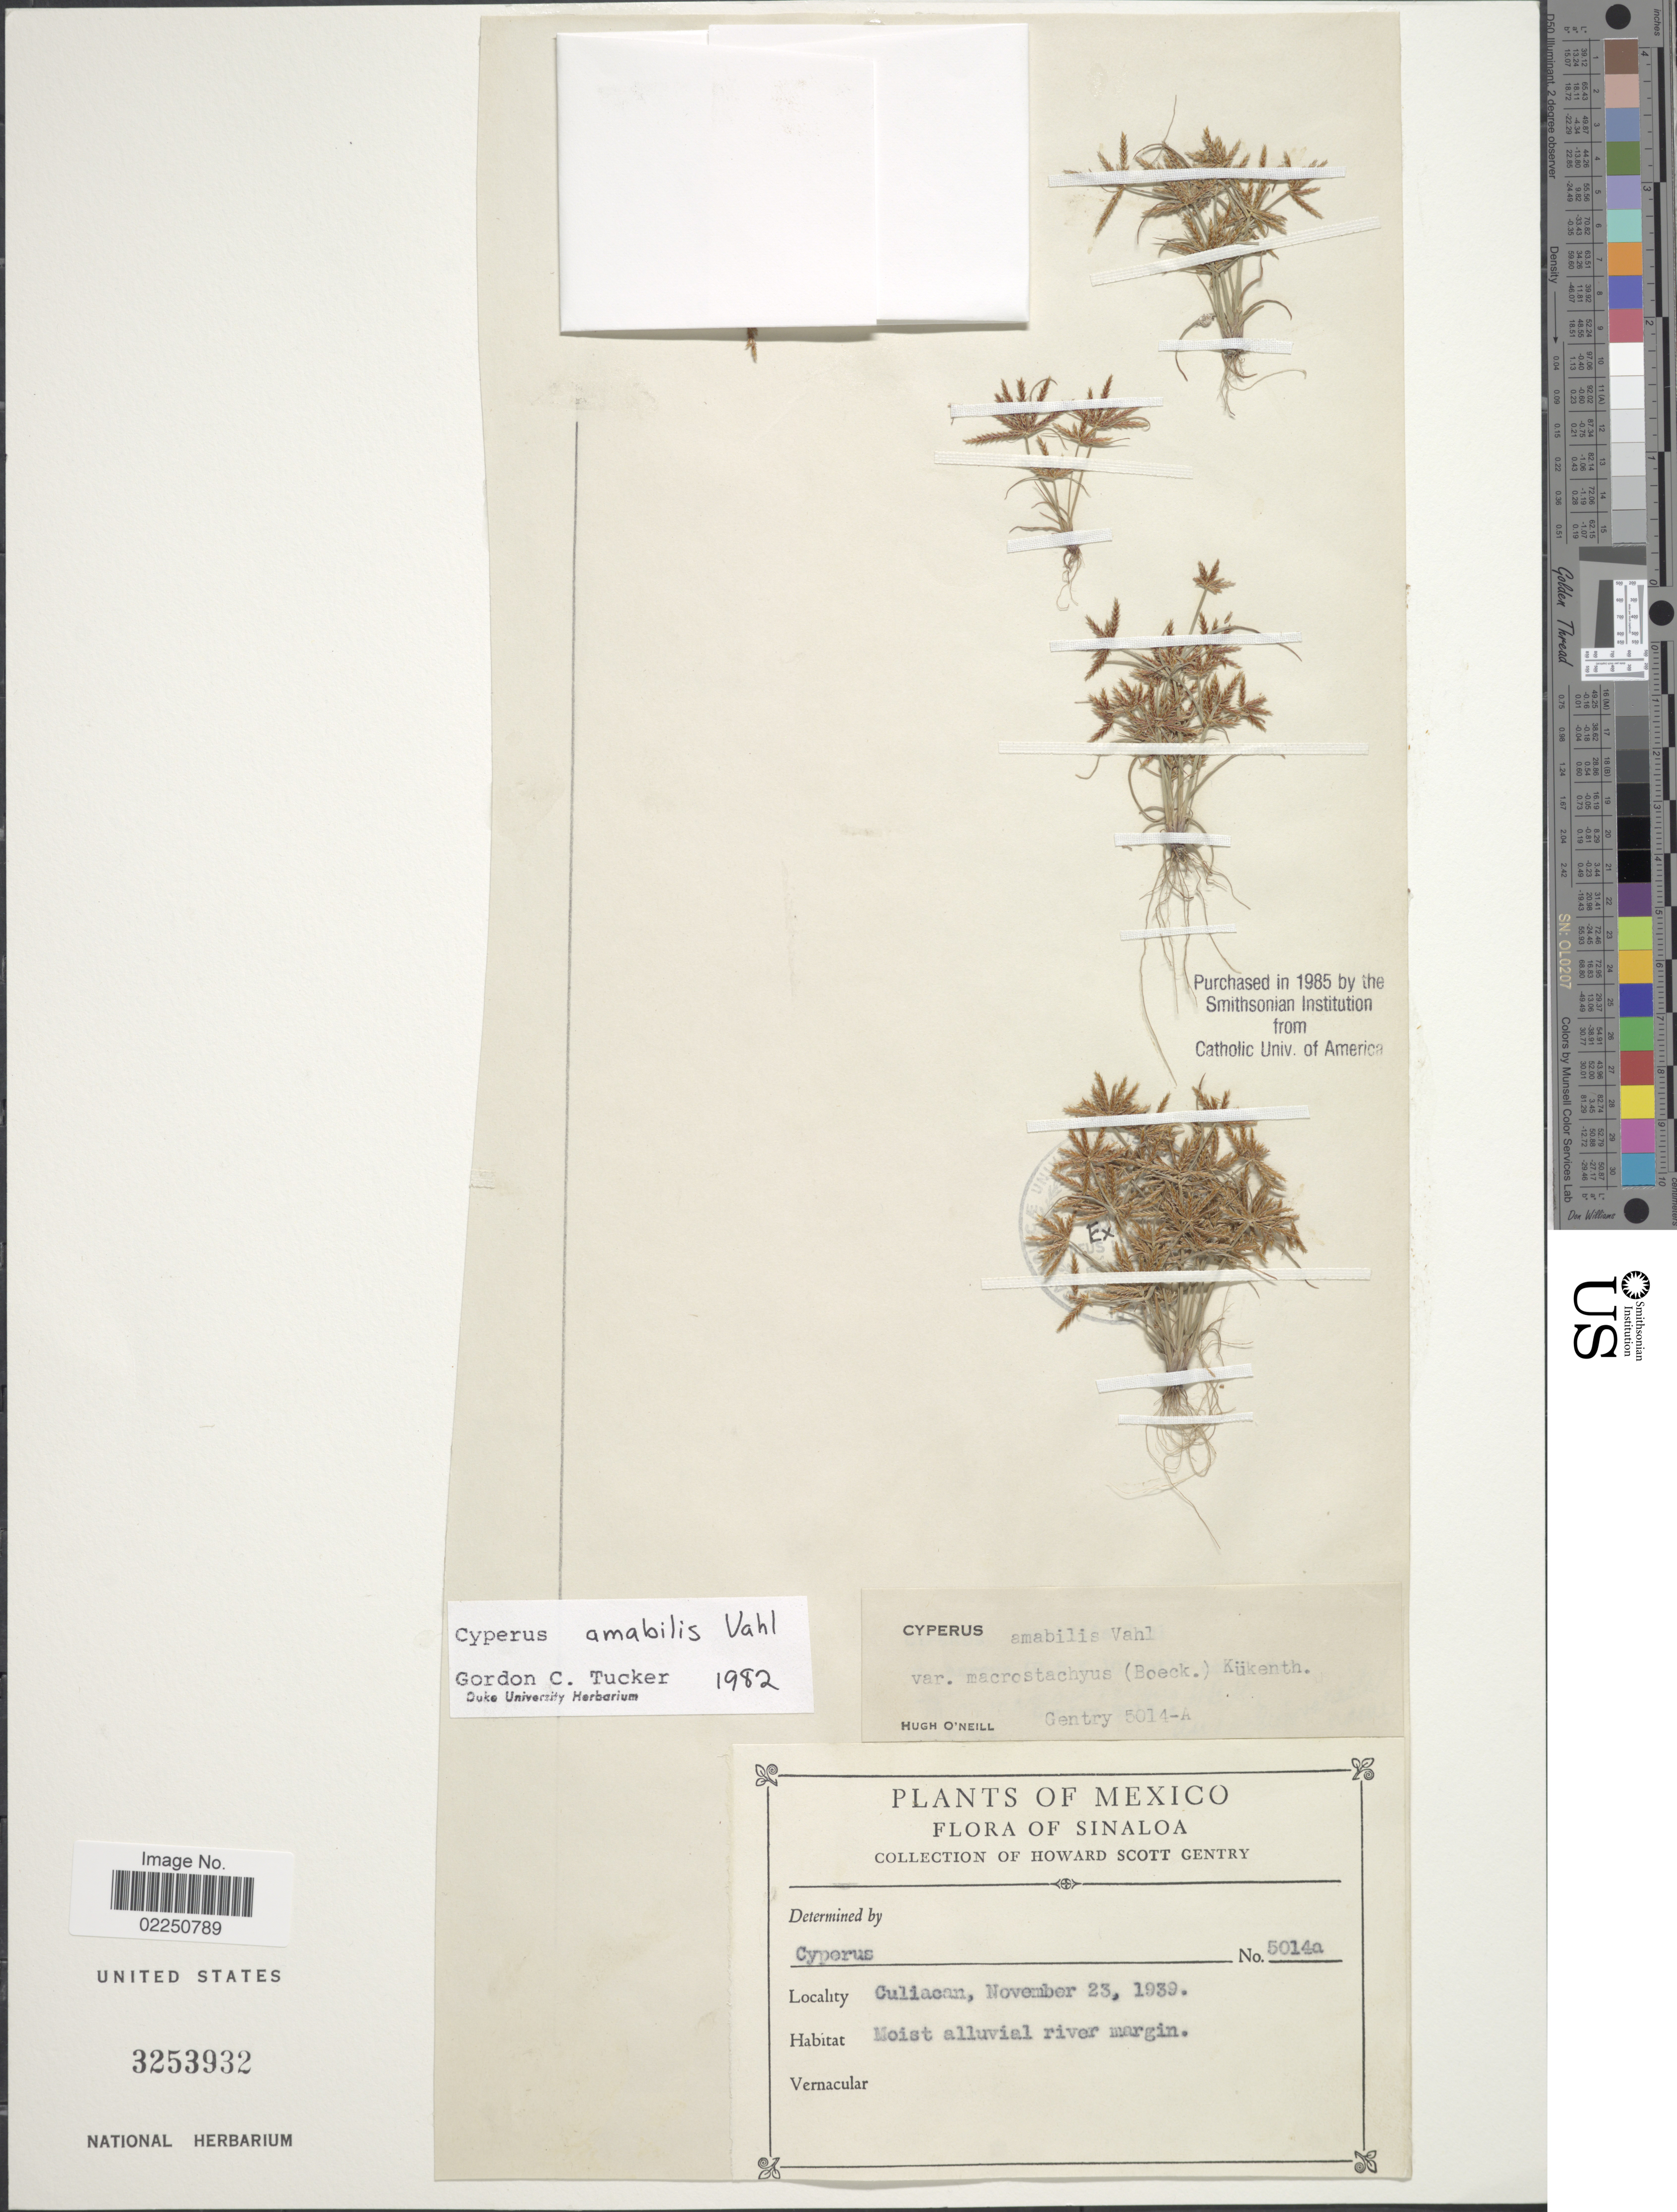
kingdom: Plantae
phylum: Tracheophyta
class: Liliopsida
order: Poales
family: Cyperaceae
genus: Cyperus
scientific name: Cyperus amabilis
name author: Vahl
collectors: H. S. Gentry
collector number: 5014a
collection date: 1939-11-23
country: Mexico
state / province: Sinaloa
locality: Culiacan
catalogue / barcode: US 3253932